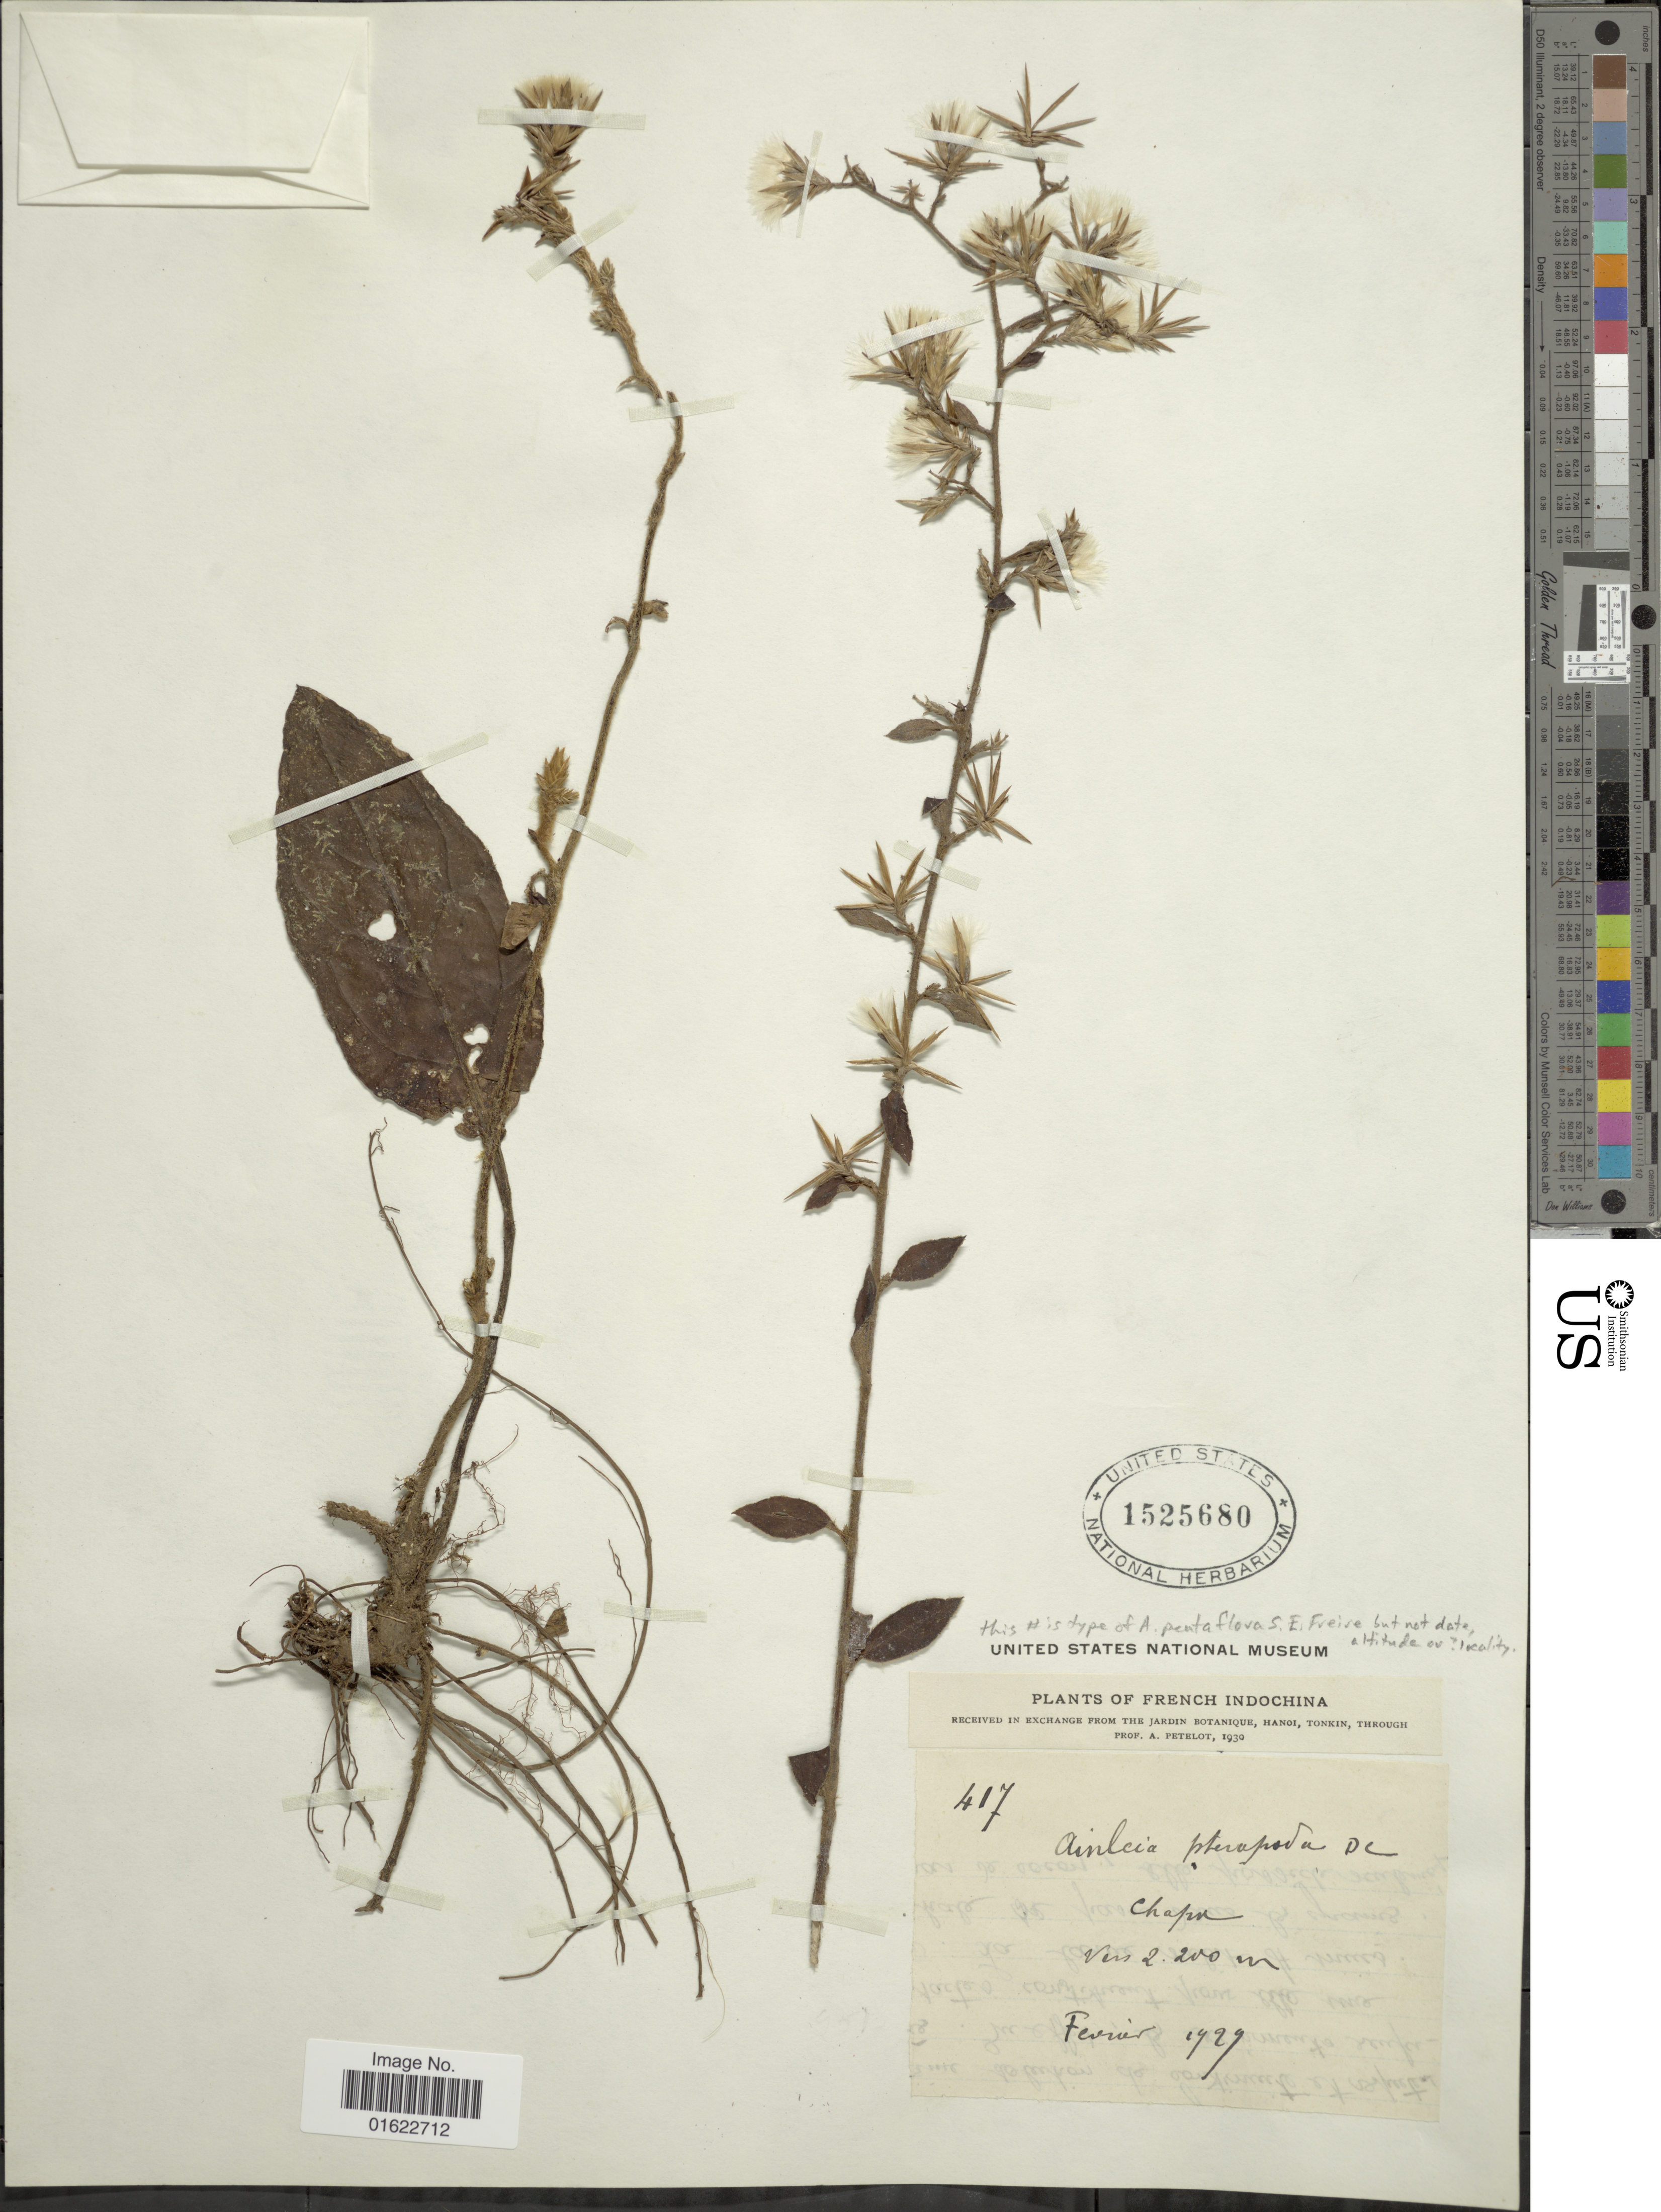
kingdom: Plantae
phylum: Tracheophyta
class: Magnoliopsida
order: Asterales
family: Asteraceae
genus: Ainsliaea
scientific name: Ainsliaea latifolia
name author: (D. Don) Sch. Bip.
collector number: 417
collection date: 1929-02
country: Vietnam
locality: French Indochina, Chapu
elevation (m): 2200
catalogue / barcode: US 1525680